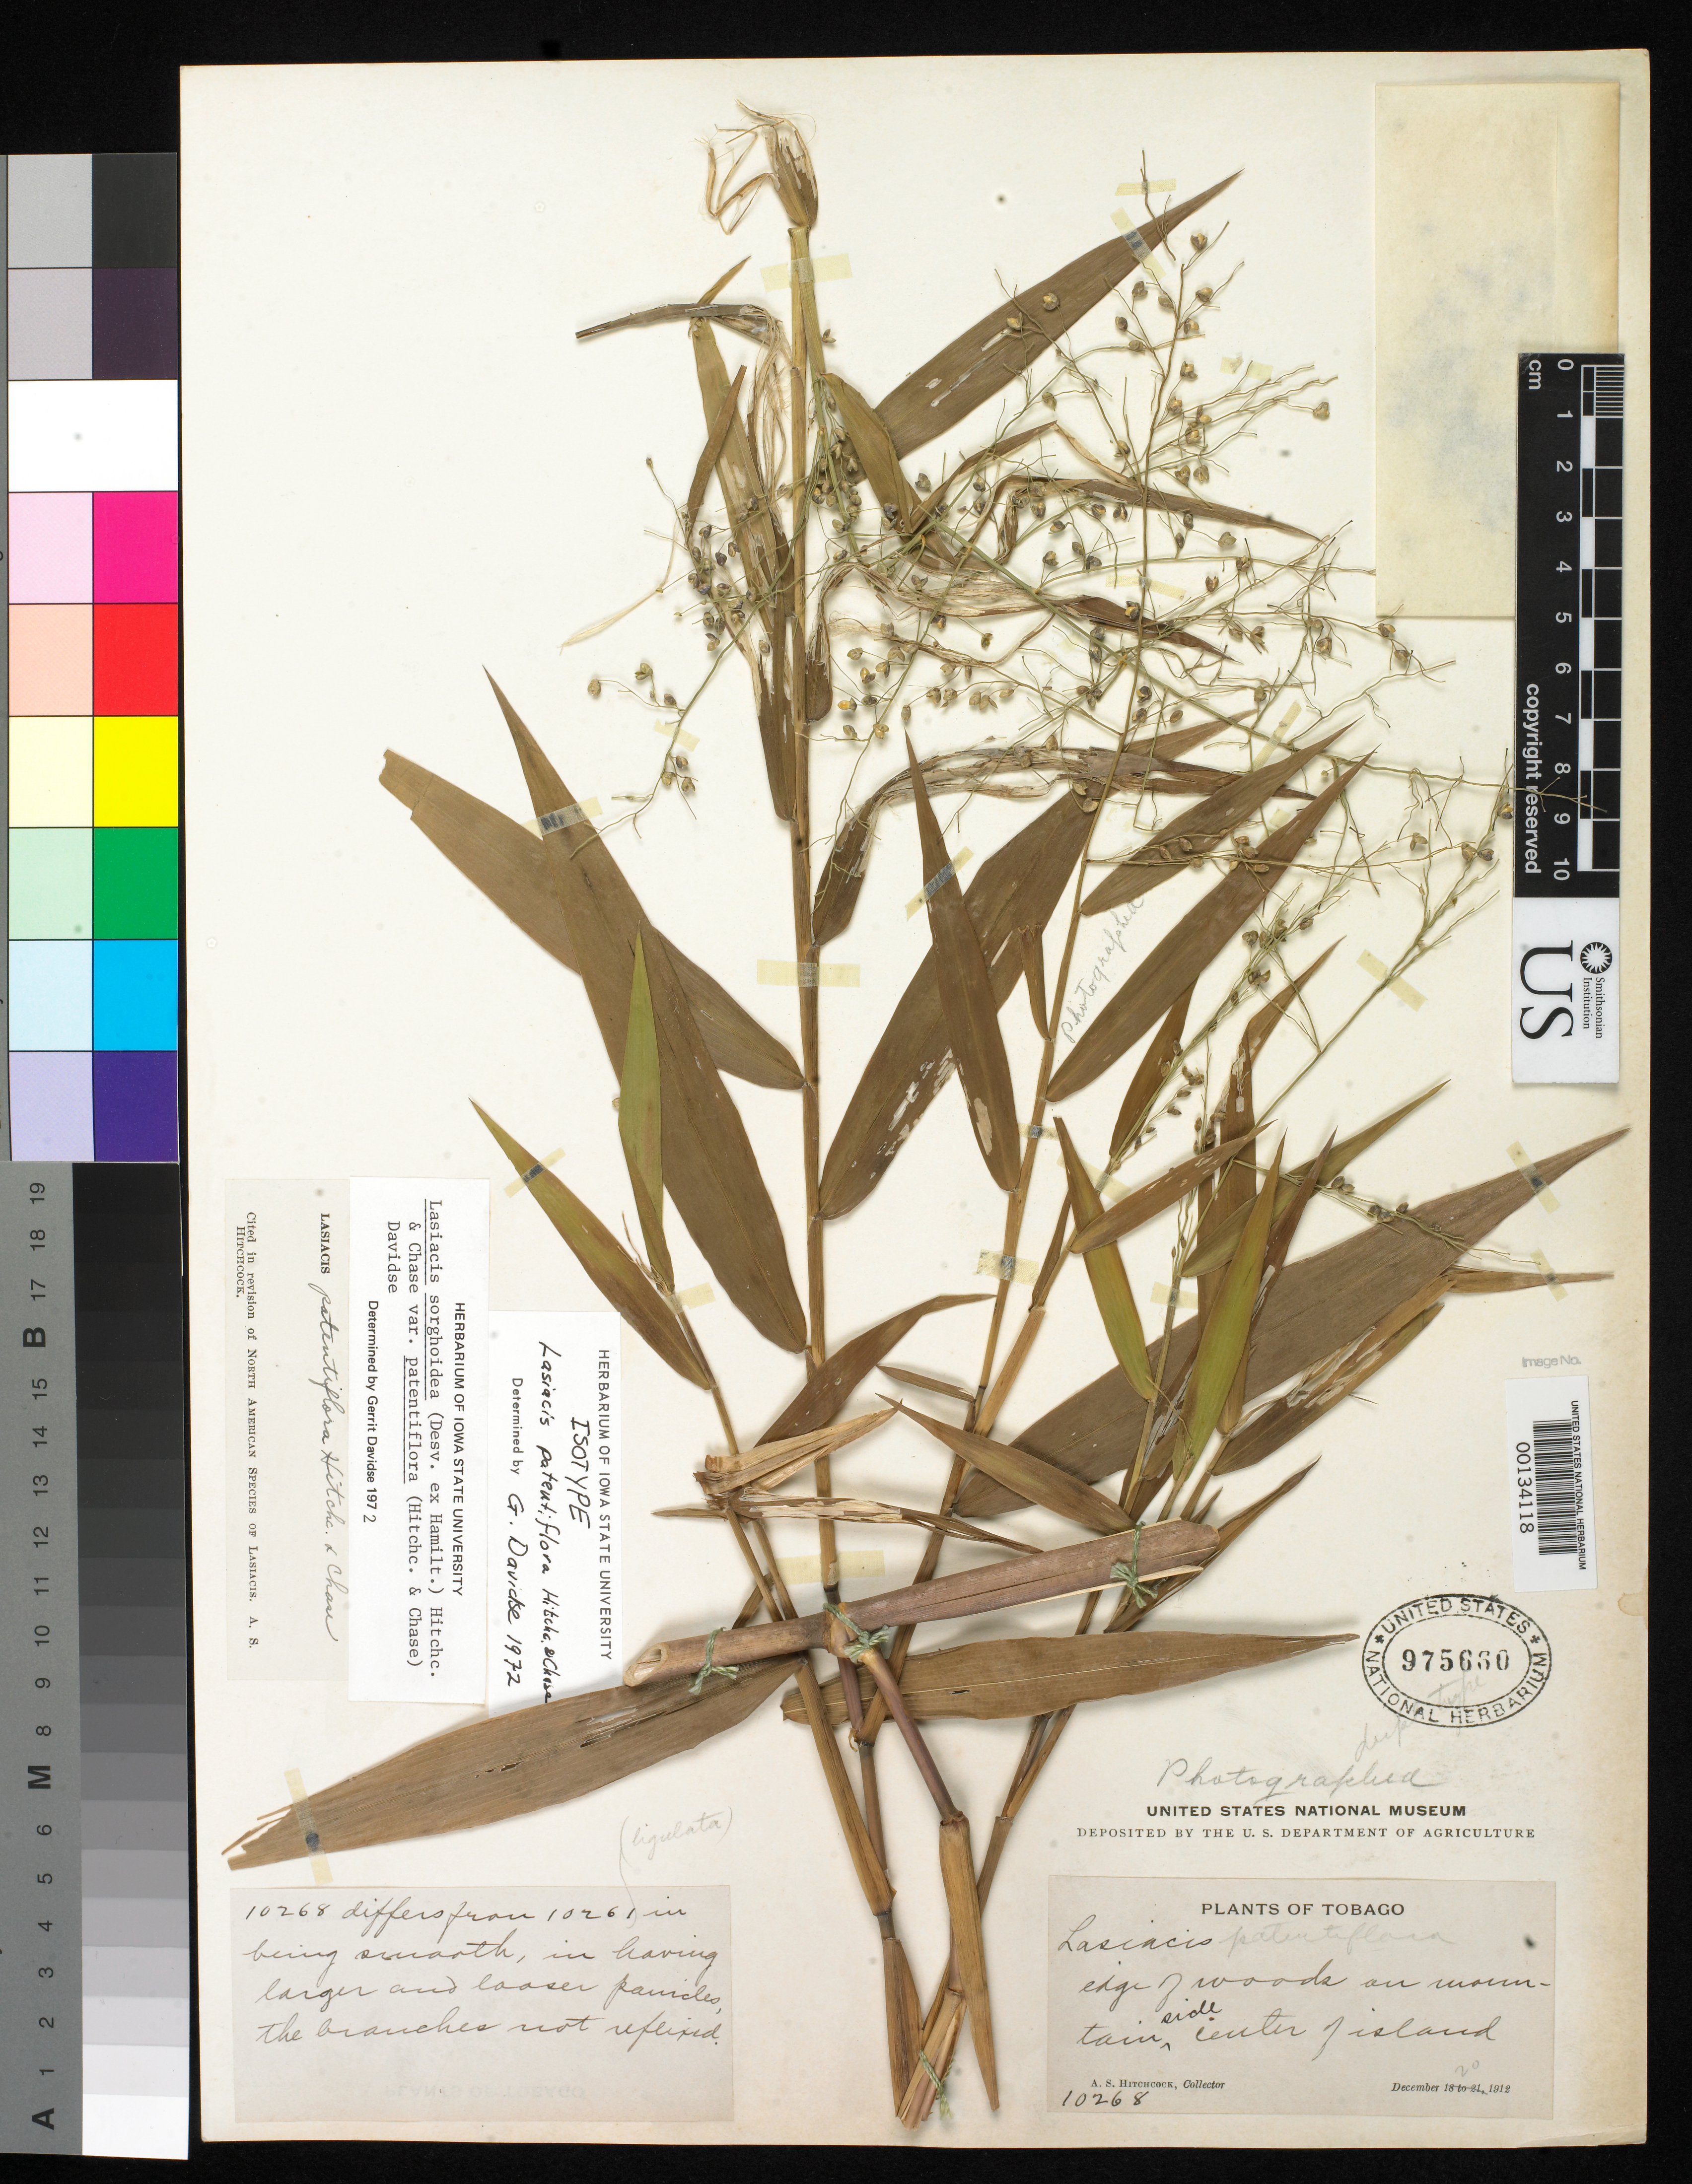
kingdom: Plantae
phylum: Tracheophyta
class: Liliopsida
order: Poales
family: Poaceae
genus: Lasiacis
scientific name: Lasiacis patentiflora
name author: Hitchc. & Chase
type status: Isotype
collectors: A. S. Hitchcock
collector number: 10268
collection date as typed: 20 Dec 1912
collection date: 1912-12-20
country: Trinidad and Tobago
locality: Center of island.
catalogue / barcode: US 975660